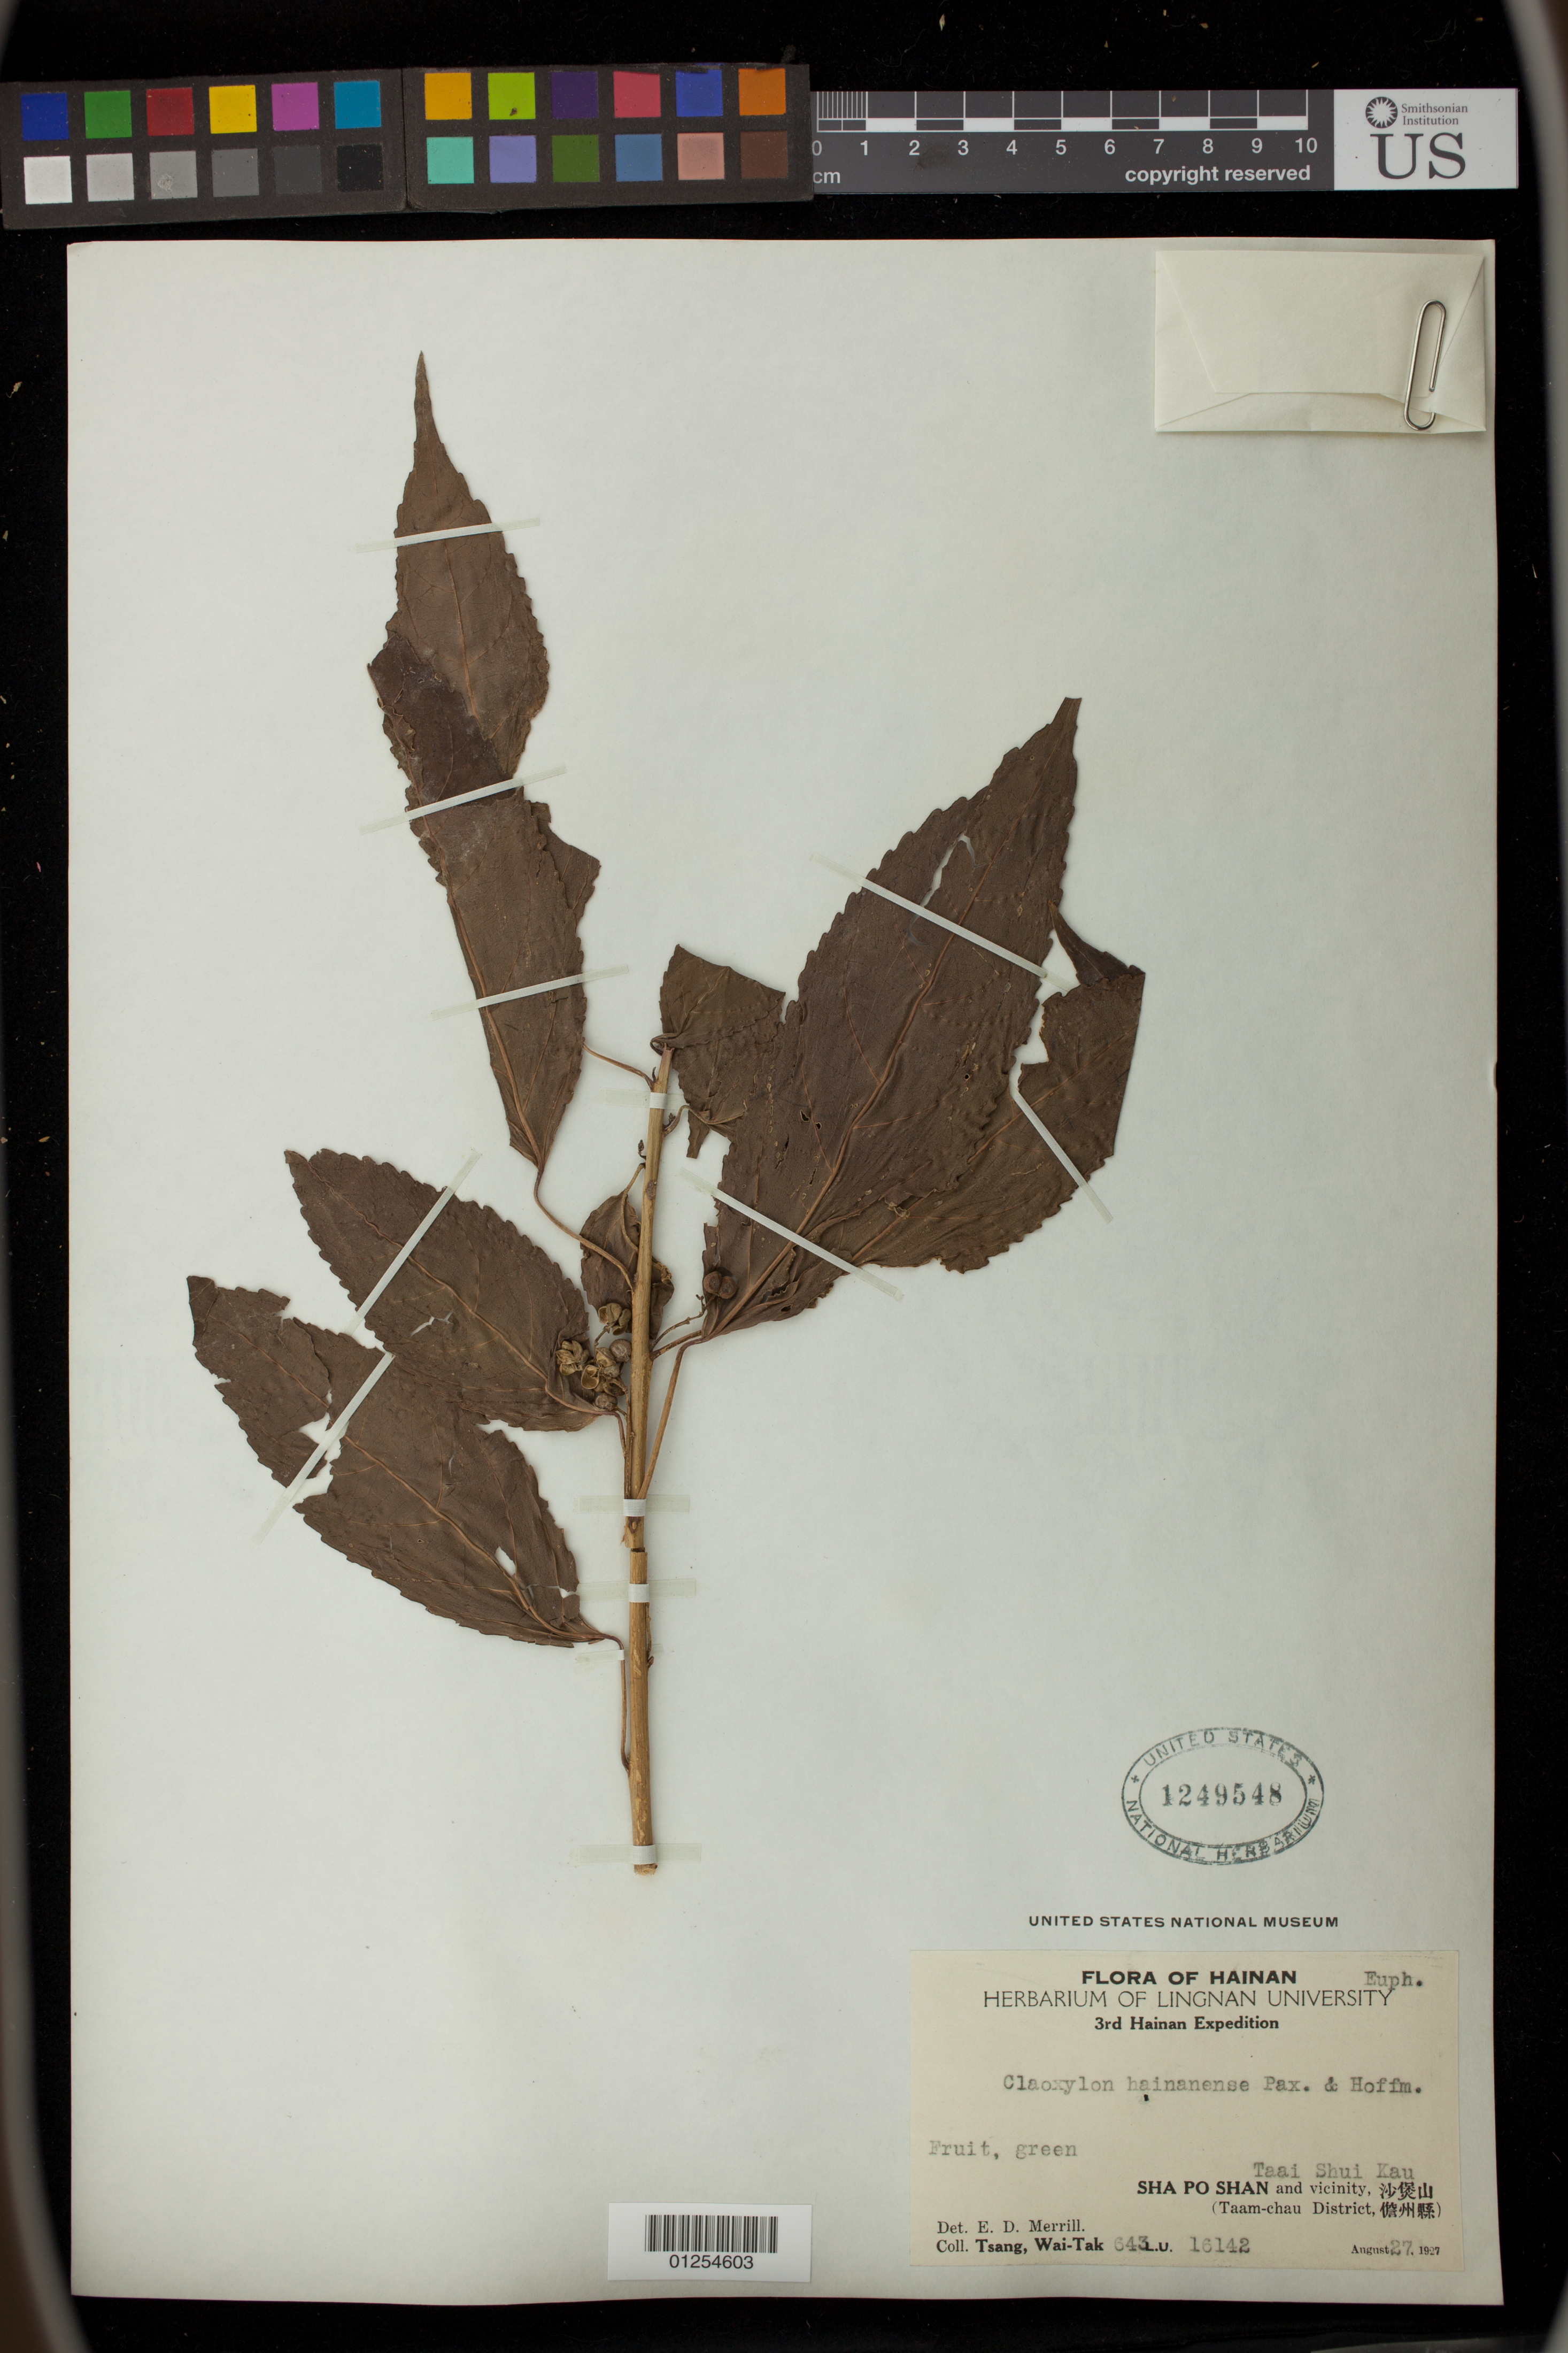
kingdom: Plantae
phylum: Tracheophyta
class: Magnoliopsida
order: Malpighiales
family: Euphorbiaceae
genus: Claoxylon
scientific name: Claoxylon hainanense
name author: Pax & K. Hoffm.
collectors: W. T. Tsang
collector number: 643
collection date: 1927-08-27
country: China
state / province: Hainan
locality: Taai Shui Kau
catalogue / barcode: US 1249548